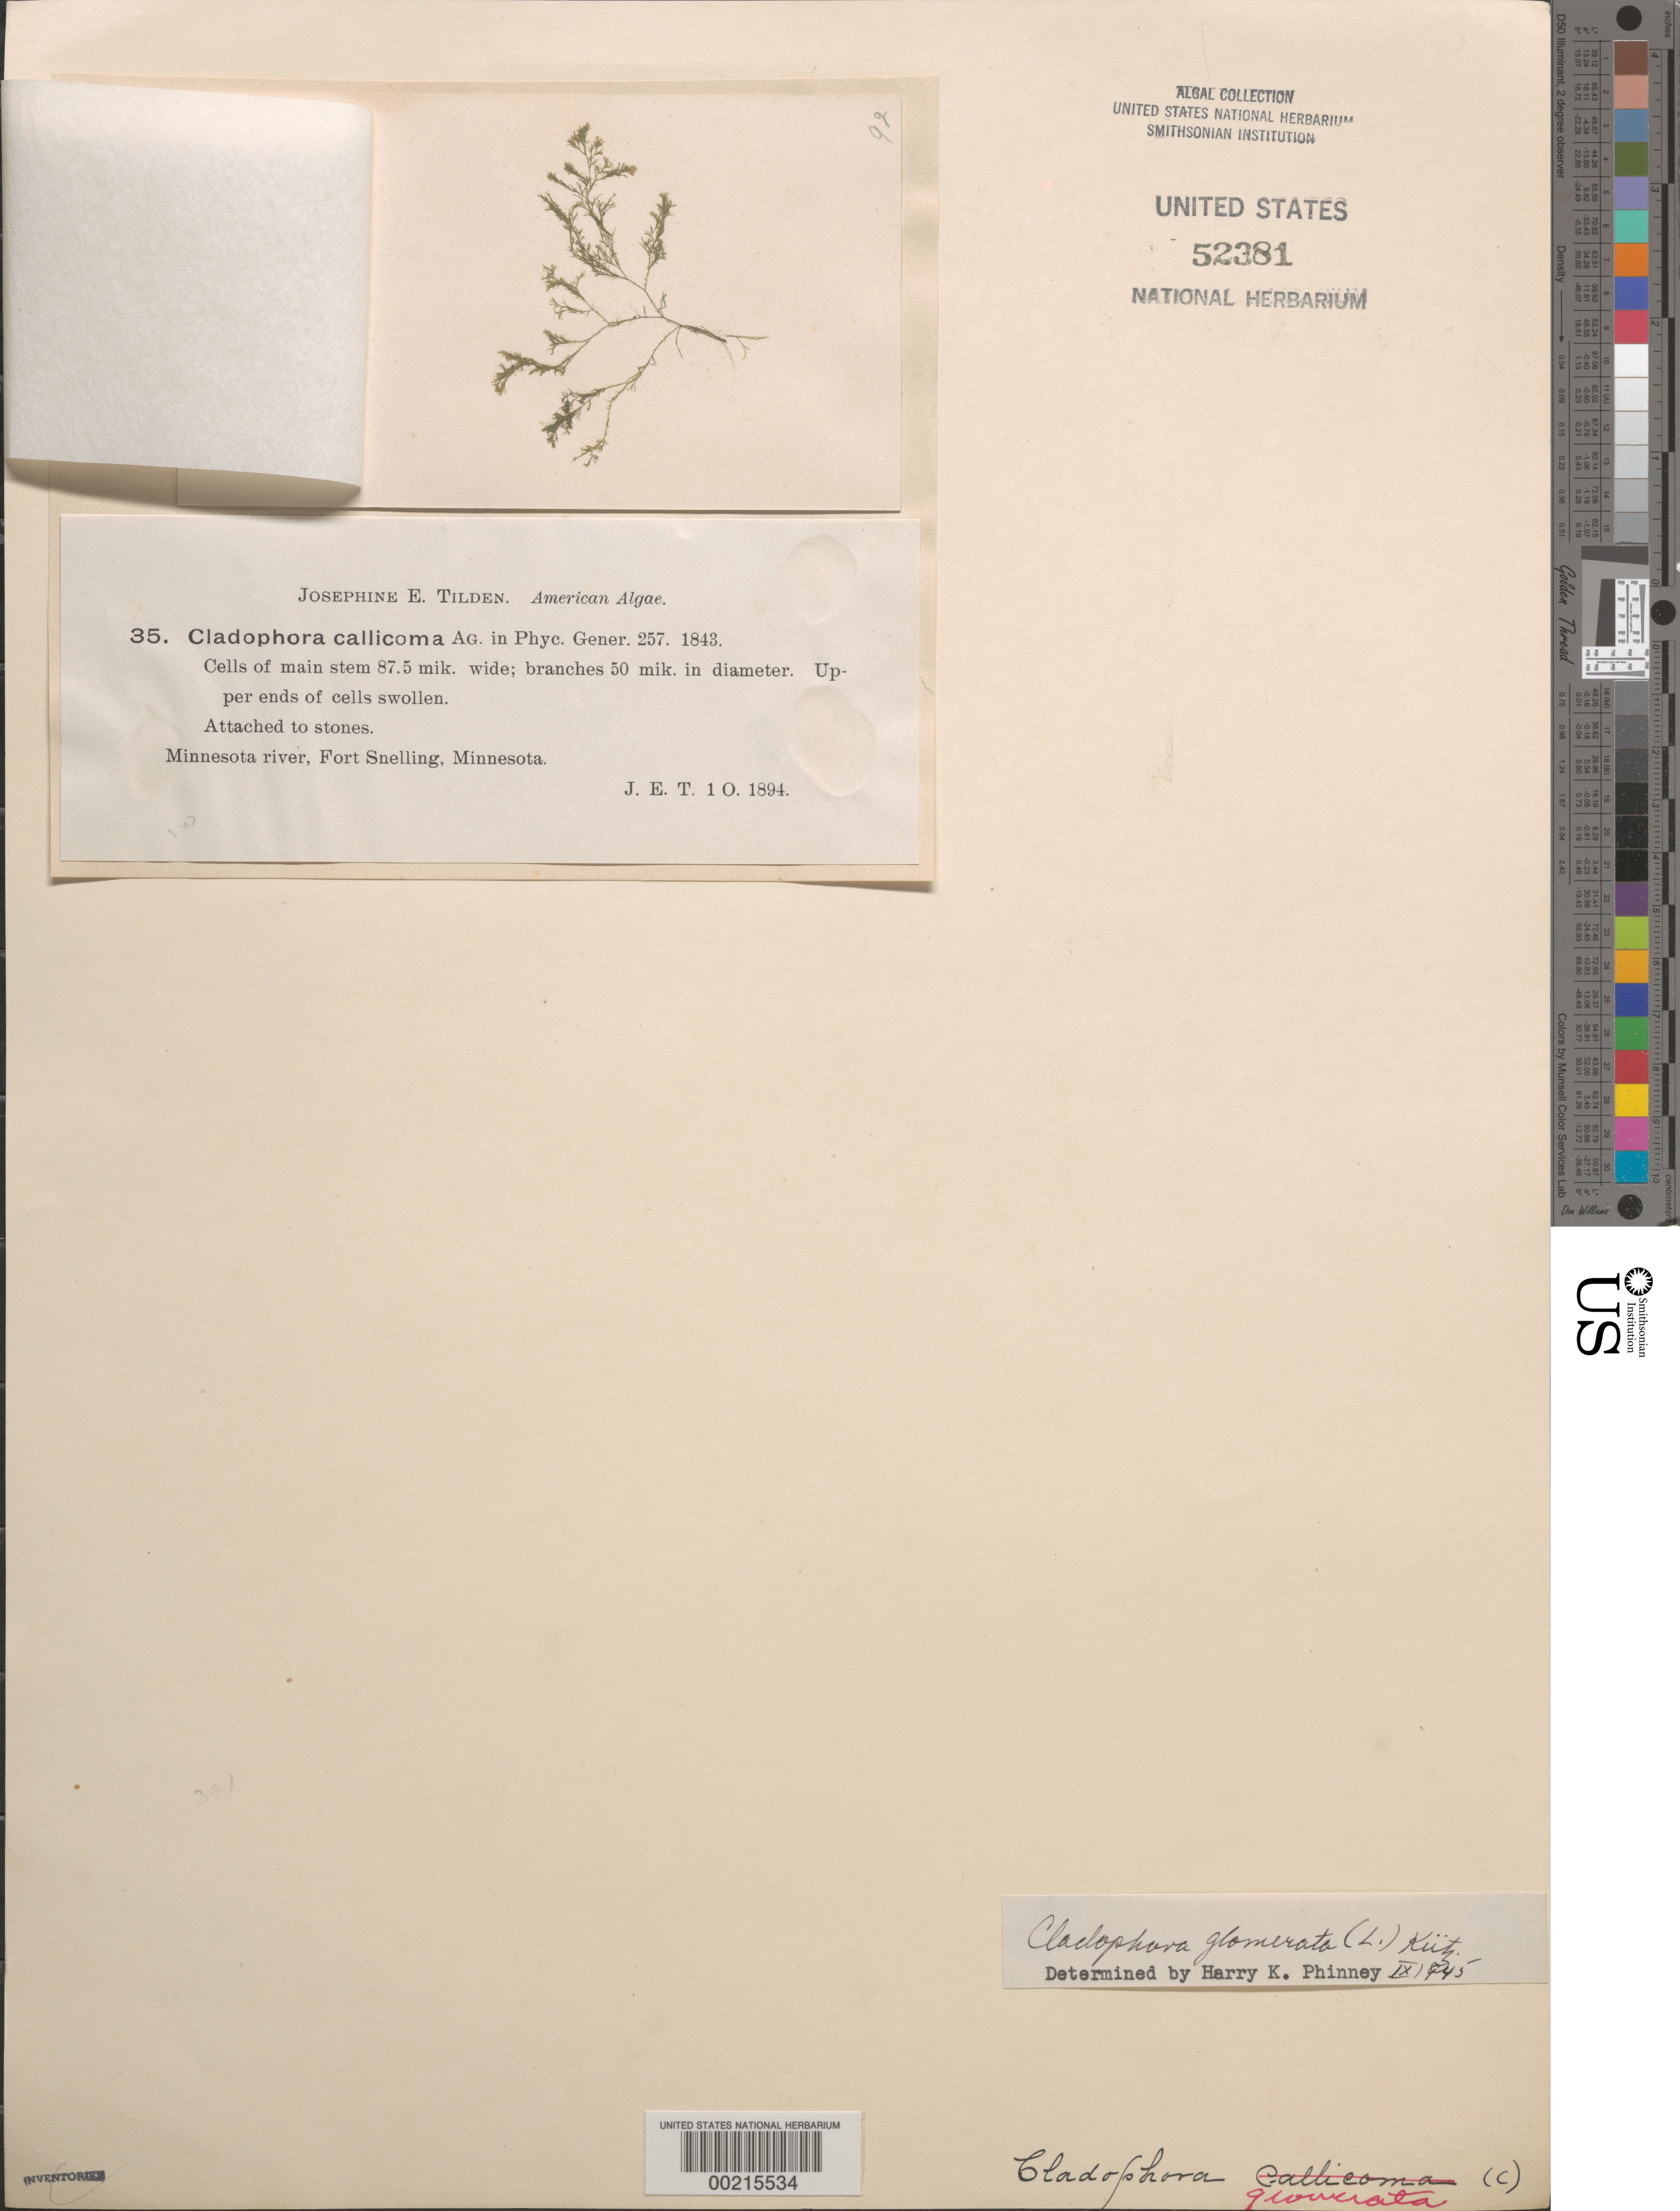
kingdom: Plantae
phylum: Chlorophyta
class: Ulvophyceae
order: Cladophorales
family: Cladophoraceae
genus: Cladophora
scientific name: Cladophora glomerata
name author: (L.) Kütz.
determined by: Phinney, H. K.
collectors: J. E. Tilden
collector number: JET 35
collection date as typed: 01 Oct 1894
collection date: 1894-10-01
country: United States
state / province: Minnesota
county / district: Dakota County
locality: Fort Snelling, Minnesota River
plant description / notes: Tilden, American Algae, as Cladophora callicoma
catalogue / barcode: US 52381